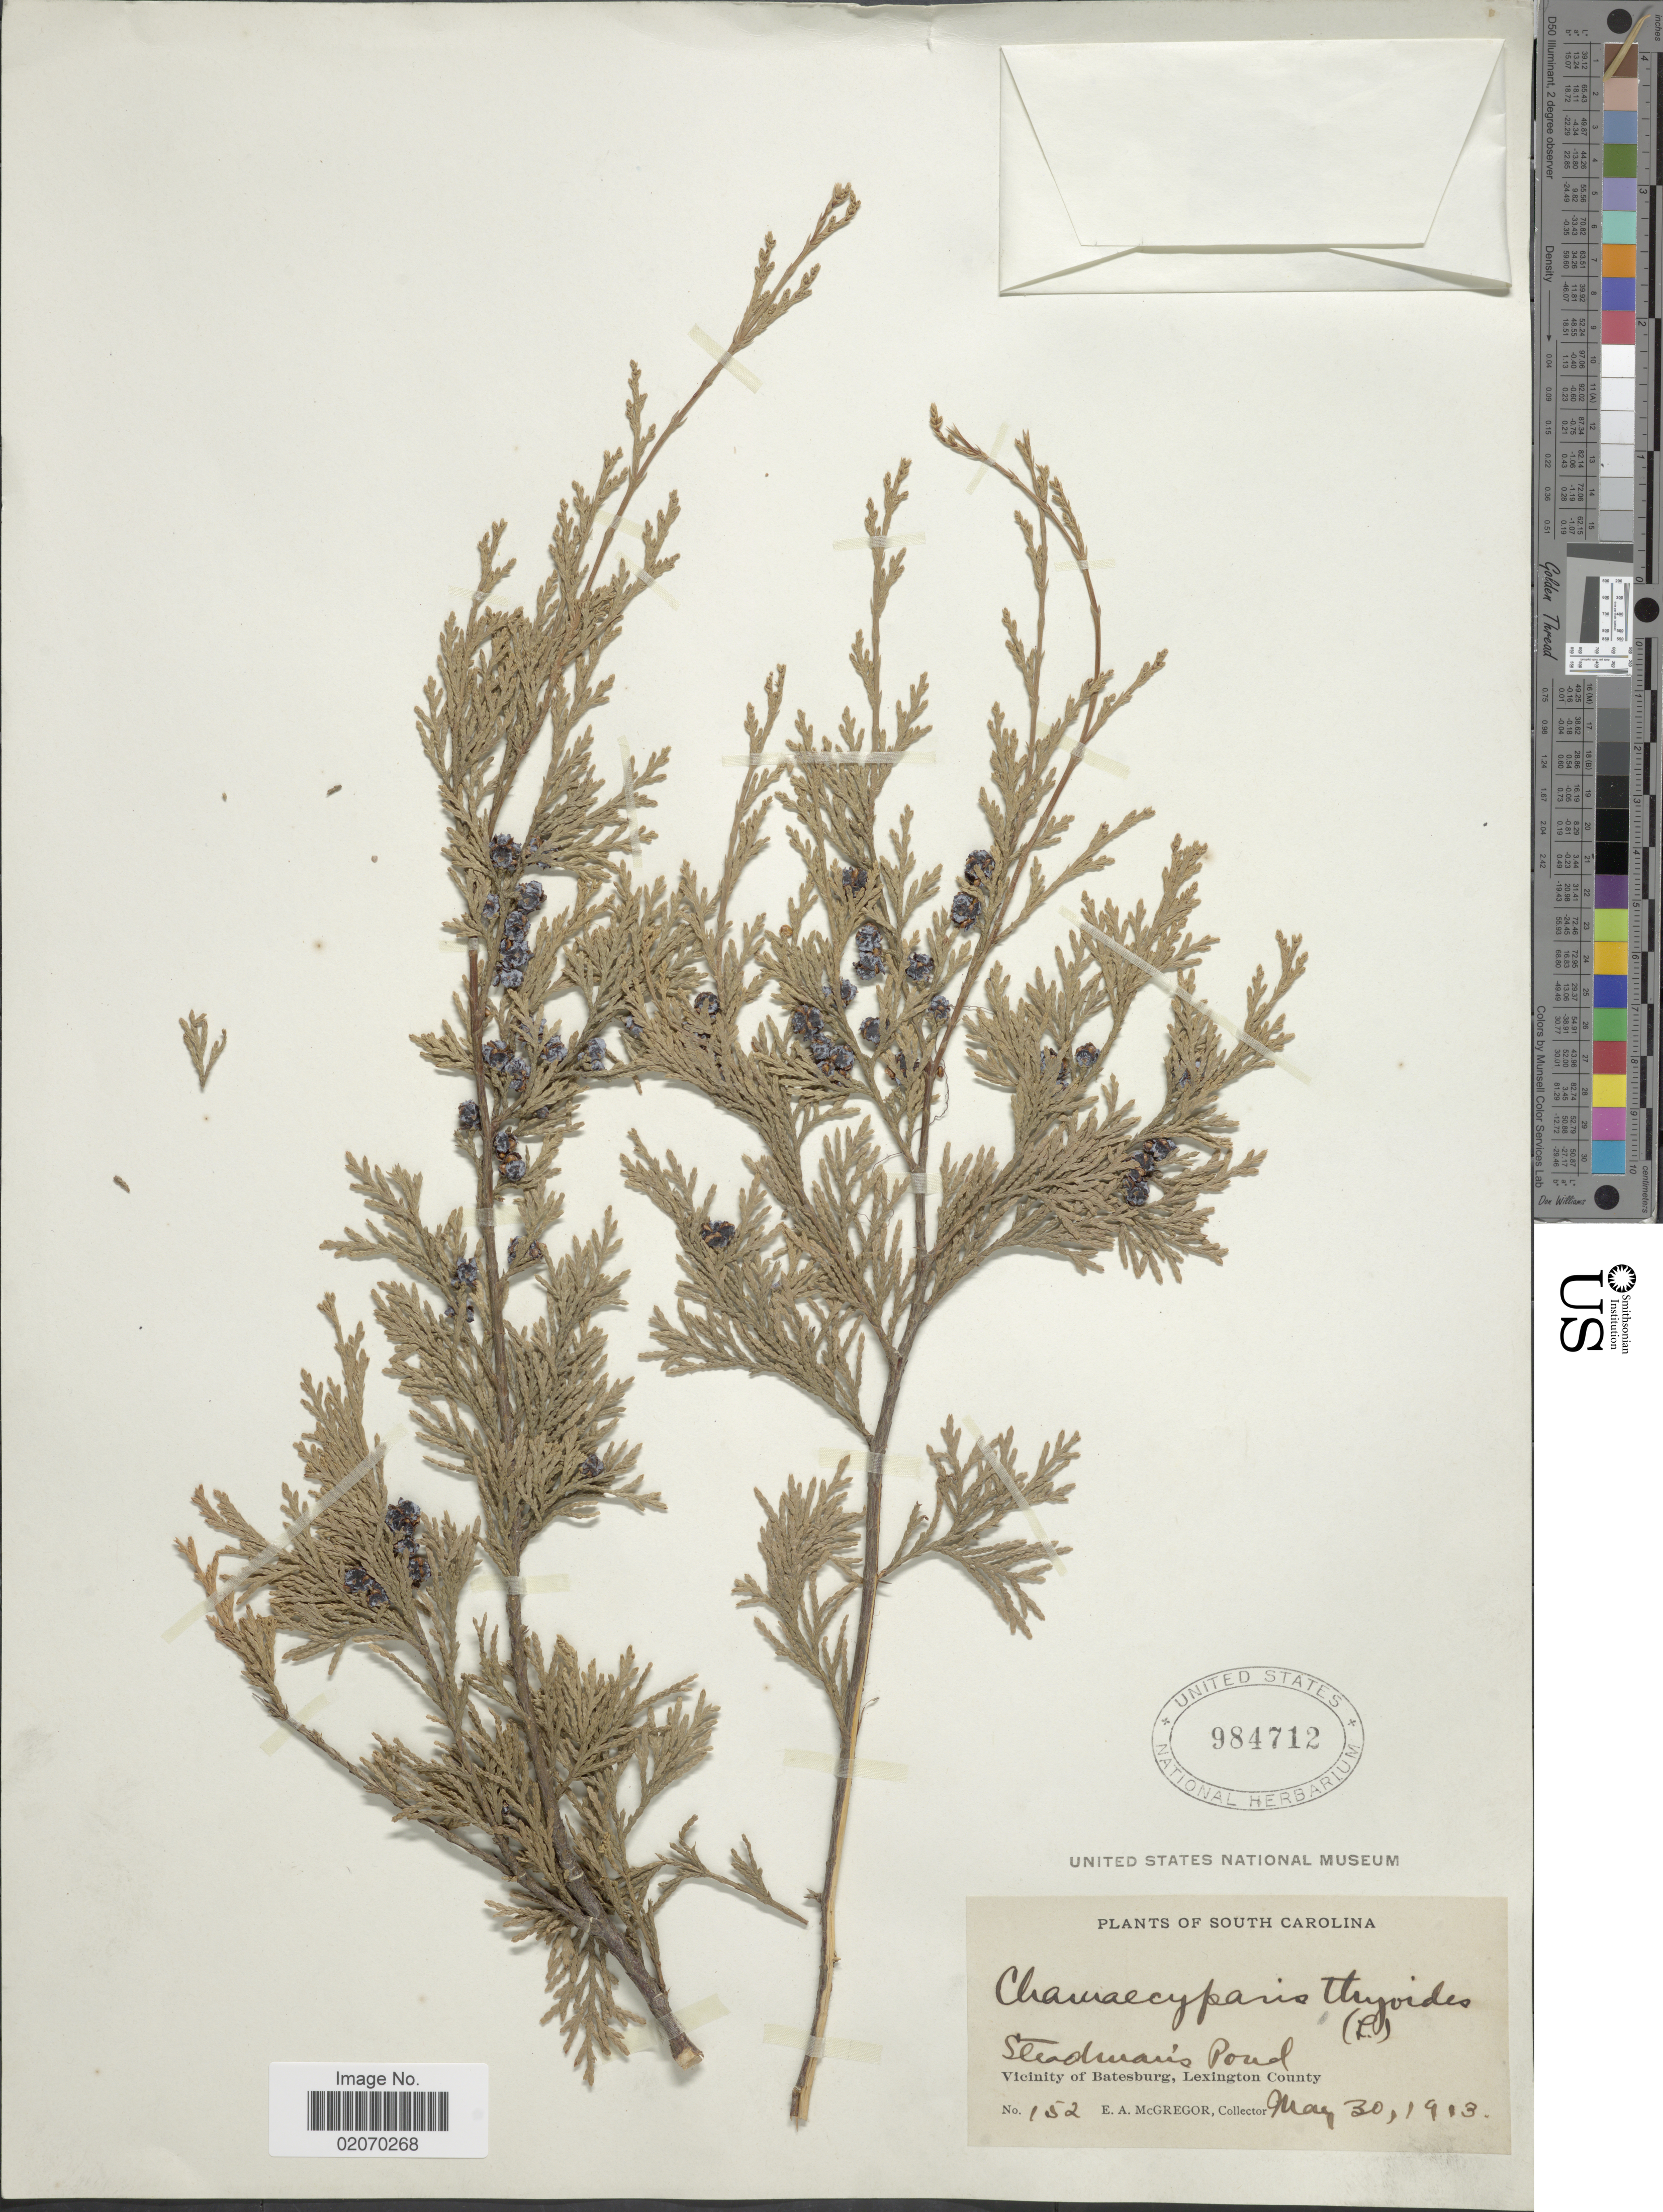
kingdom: Plantae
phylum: Tracheophyta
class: Pinopsida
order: Pinales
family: Cupressaceae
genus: Chamaecyparis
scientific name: Chamaecyparis nootkatensis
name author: (D. Don) Spach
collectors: E. A. McGregor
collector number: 152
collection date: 1913-05-30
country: United States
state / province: South Carolina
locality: Steadman's Pond. Vicinity of Batesburg, Lexington County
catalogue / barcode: US 984712